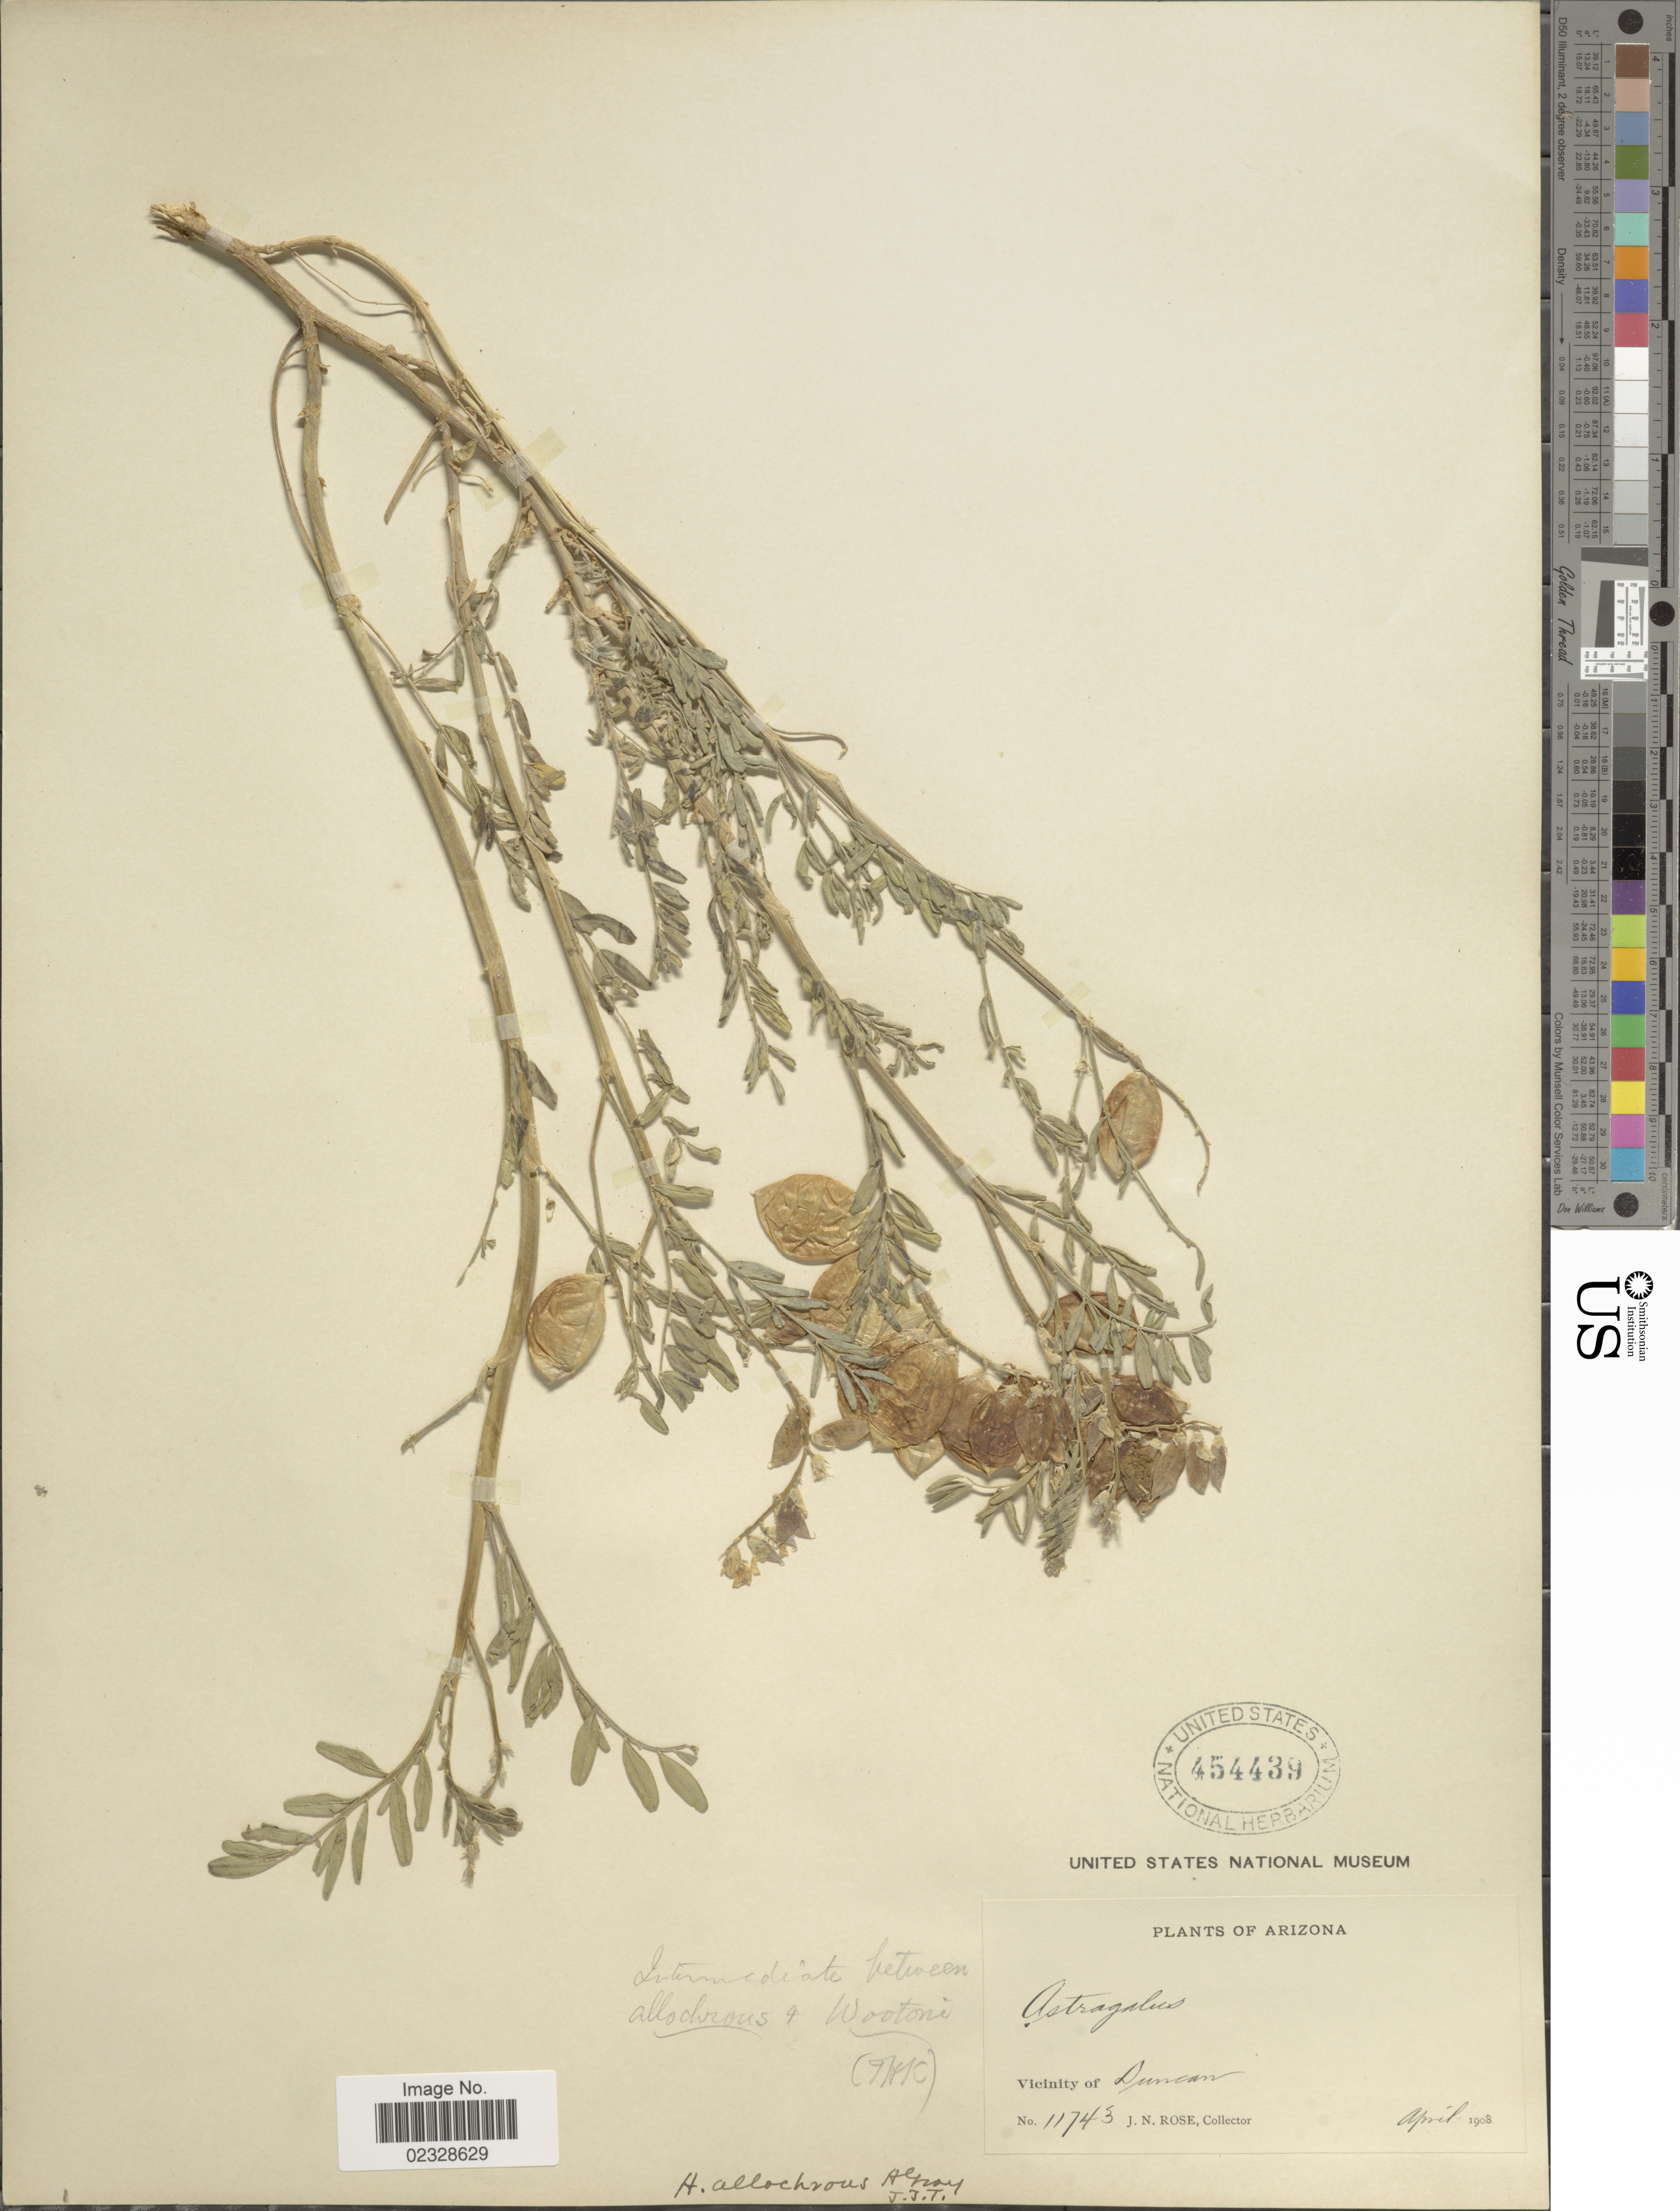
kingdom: Plantae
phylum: Tracheophyta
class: Magnoliopsida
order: Fabales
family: Fabaceae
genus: Astragalus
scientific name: Astragalus allochrous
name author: A. Gray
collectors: J. N. Rose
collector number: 11743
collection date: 1908-04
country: United States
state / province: Arizona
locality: Vicinity of Duncan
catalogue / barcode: US 454439